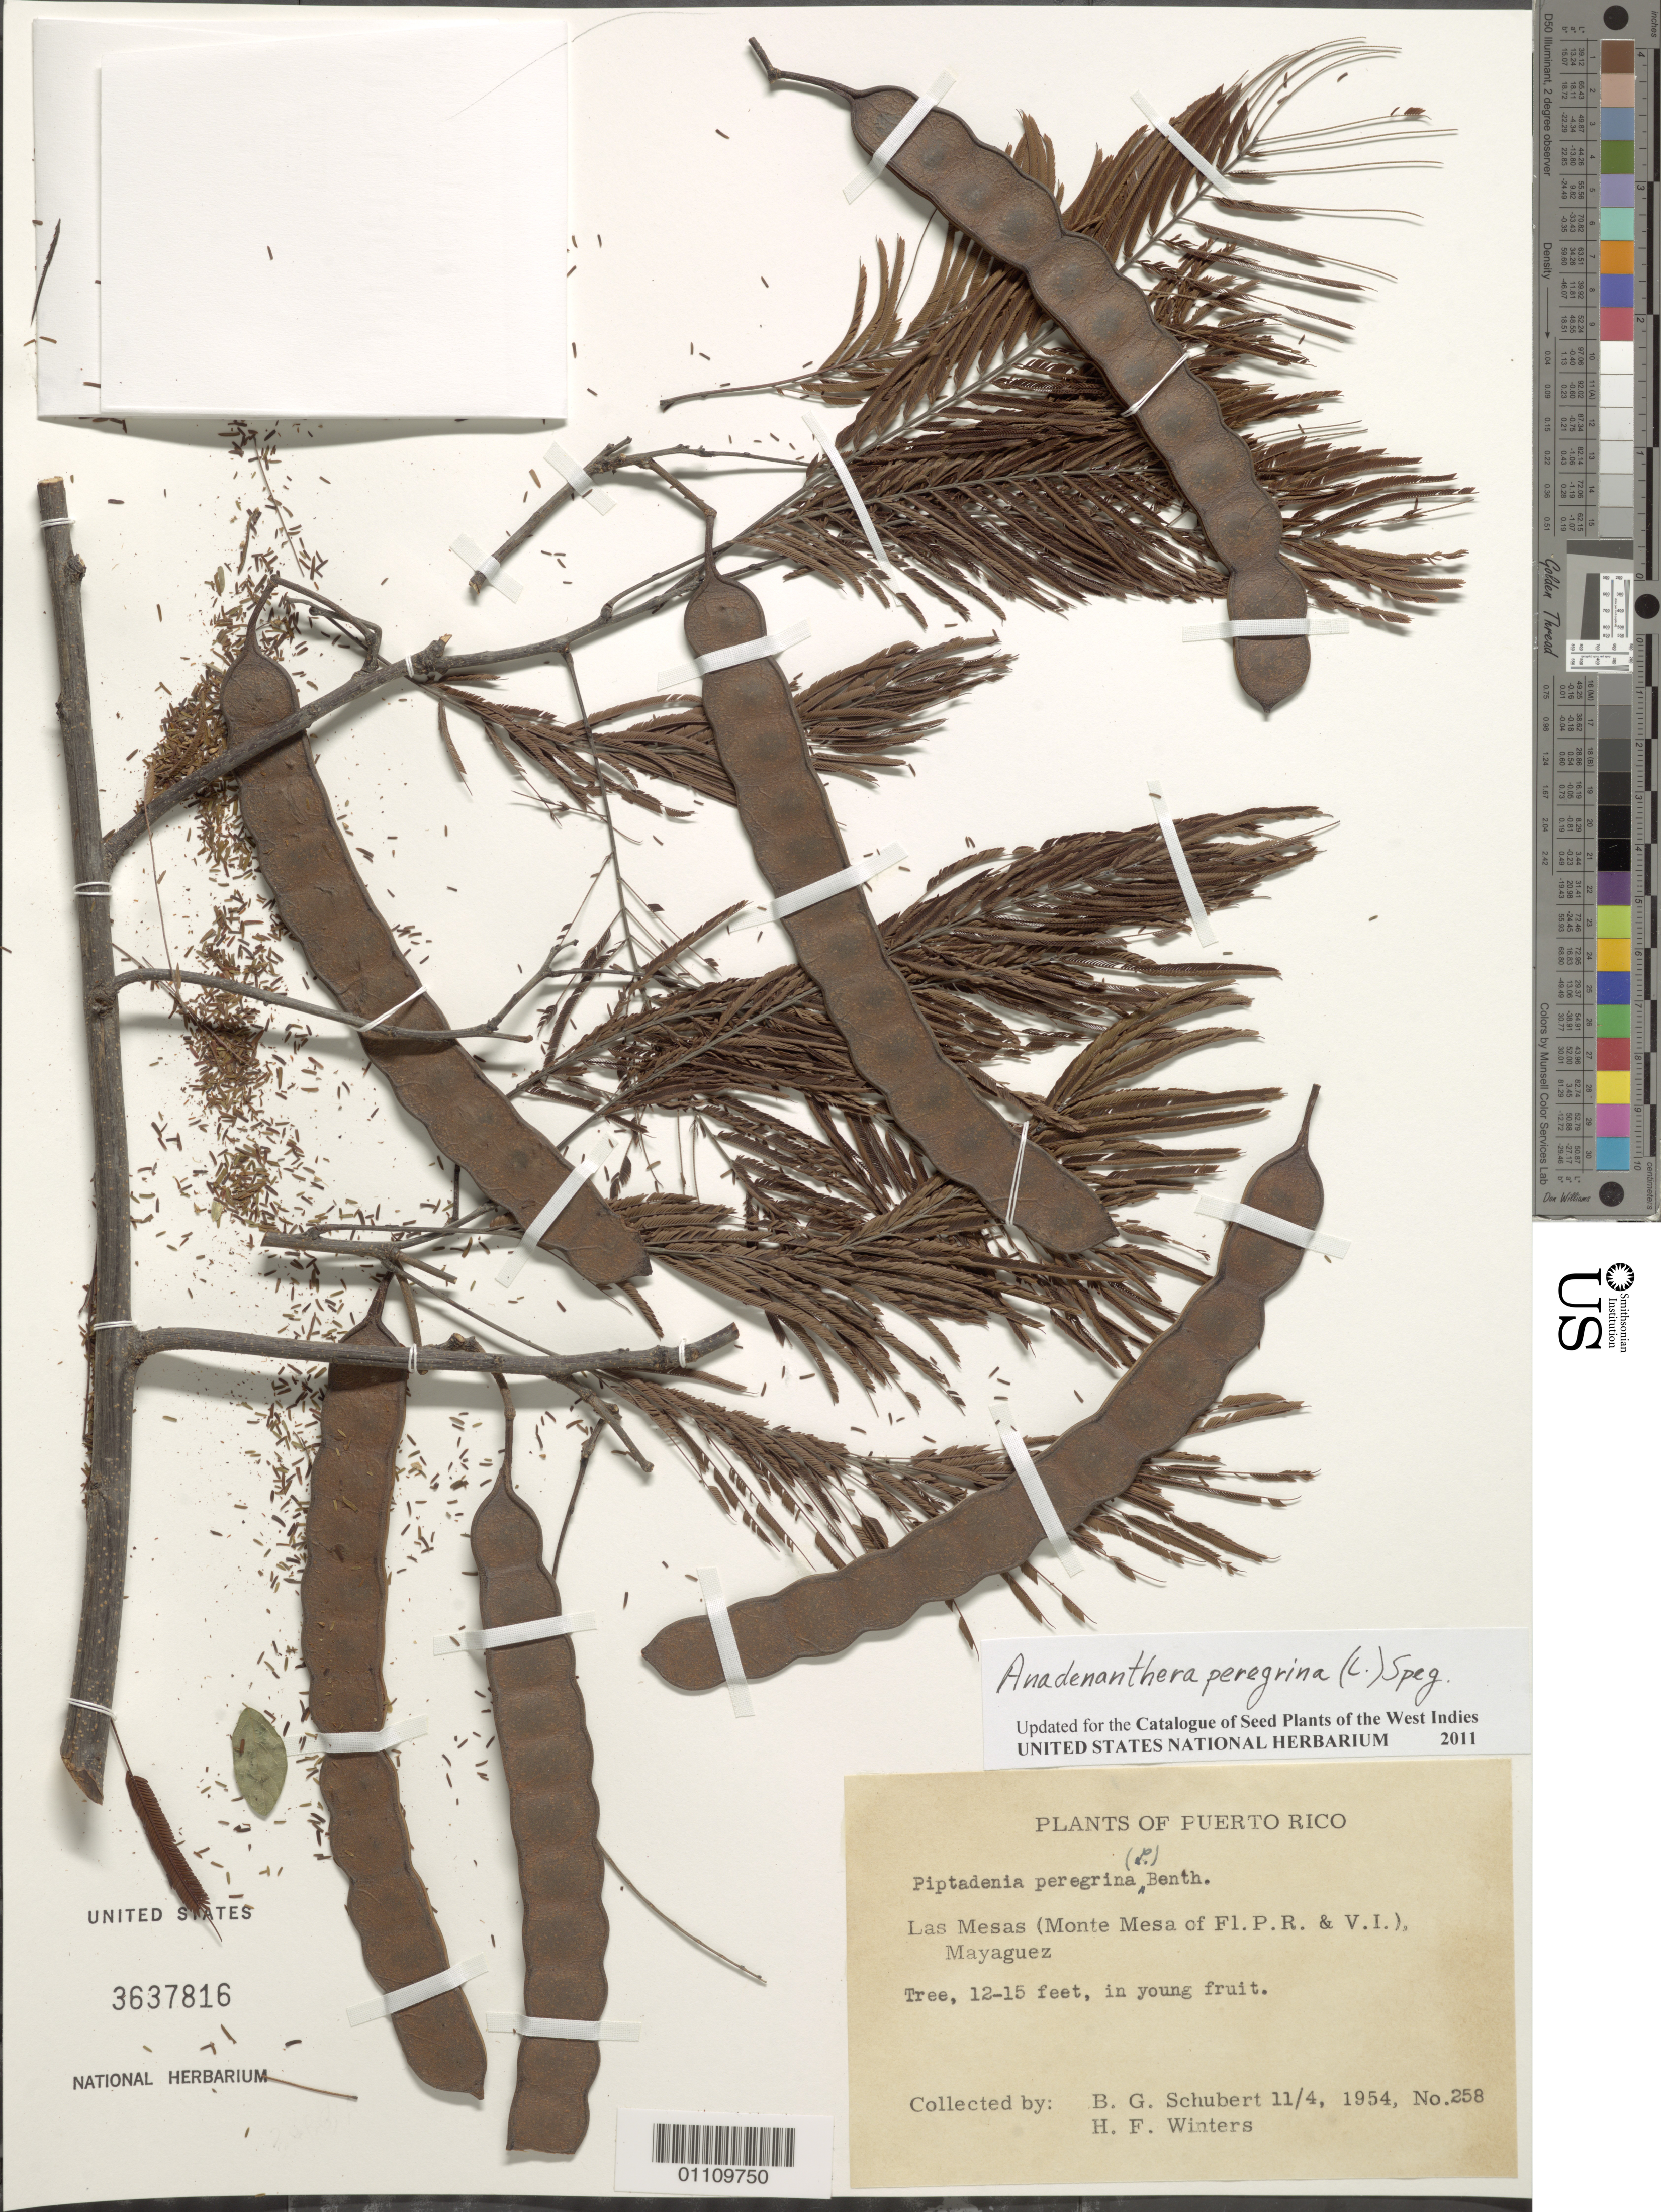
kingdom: Plantae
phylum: Tracheophyta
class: Magnoliopsida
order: Fabales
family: Fabaceae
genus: Anadenanthera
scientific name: Anadenanthera peregrina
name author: (L.) Speg.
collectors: B. Schubert & H. Winters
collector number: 258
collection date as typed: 04 Nov 1954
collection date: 1954-11-04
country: Puerto Rico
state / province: Mayaguez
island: Puerto Rico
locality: Las Mesas (Monte Mesa of Fl.P.R. & V.I.)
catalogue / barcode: US 3637816